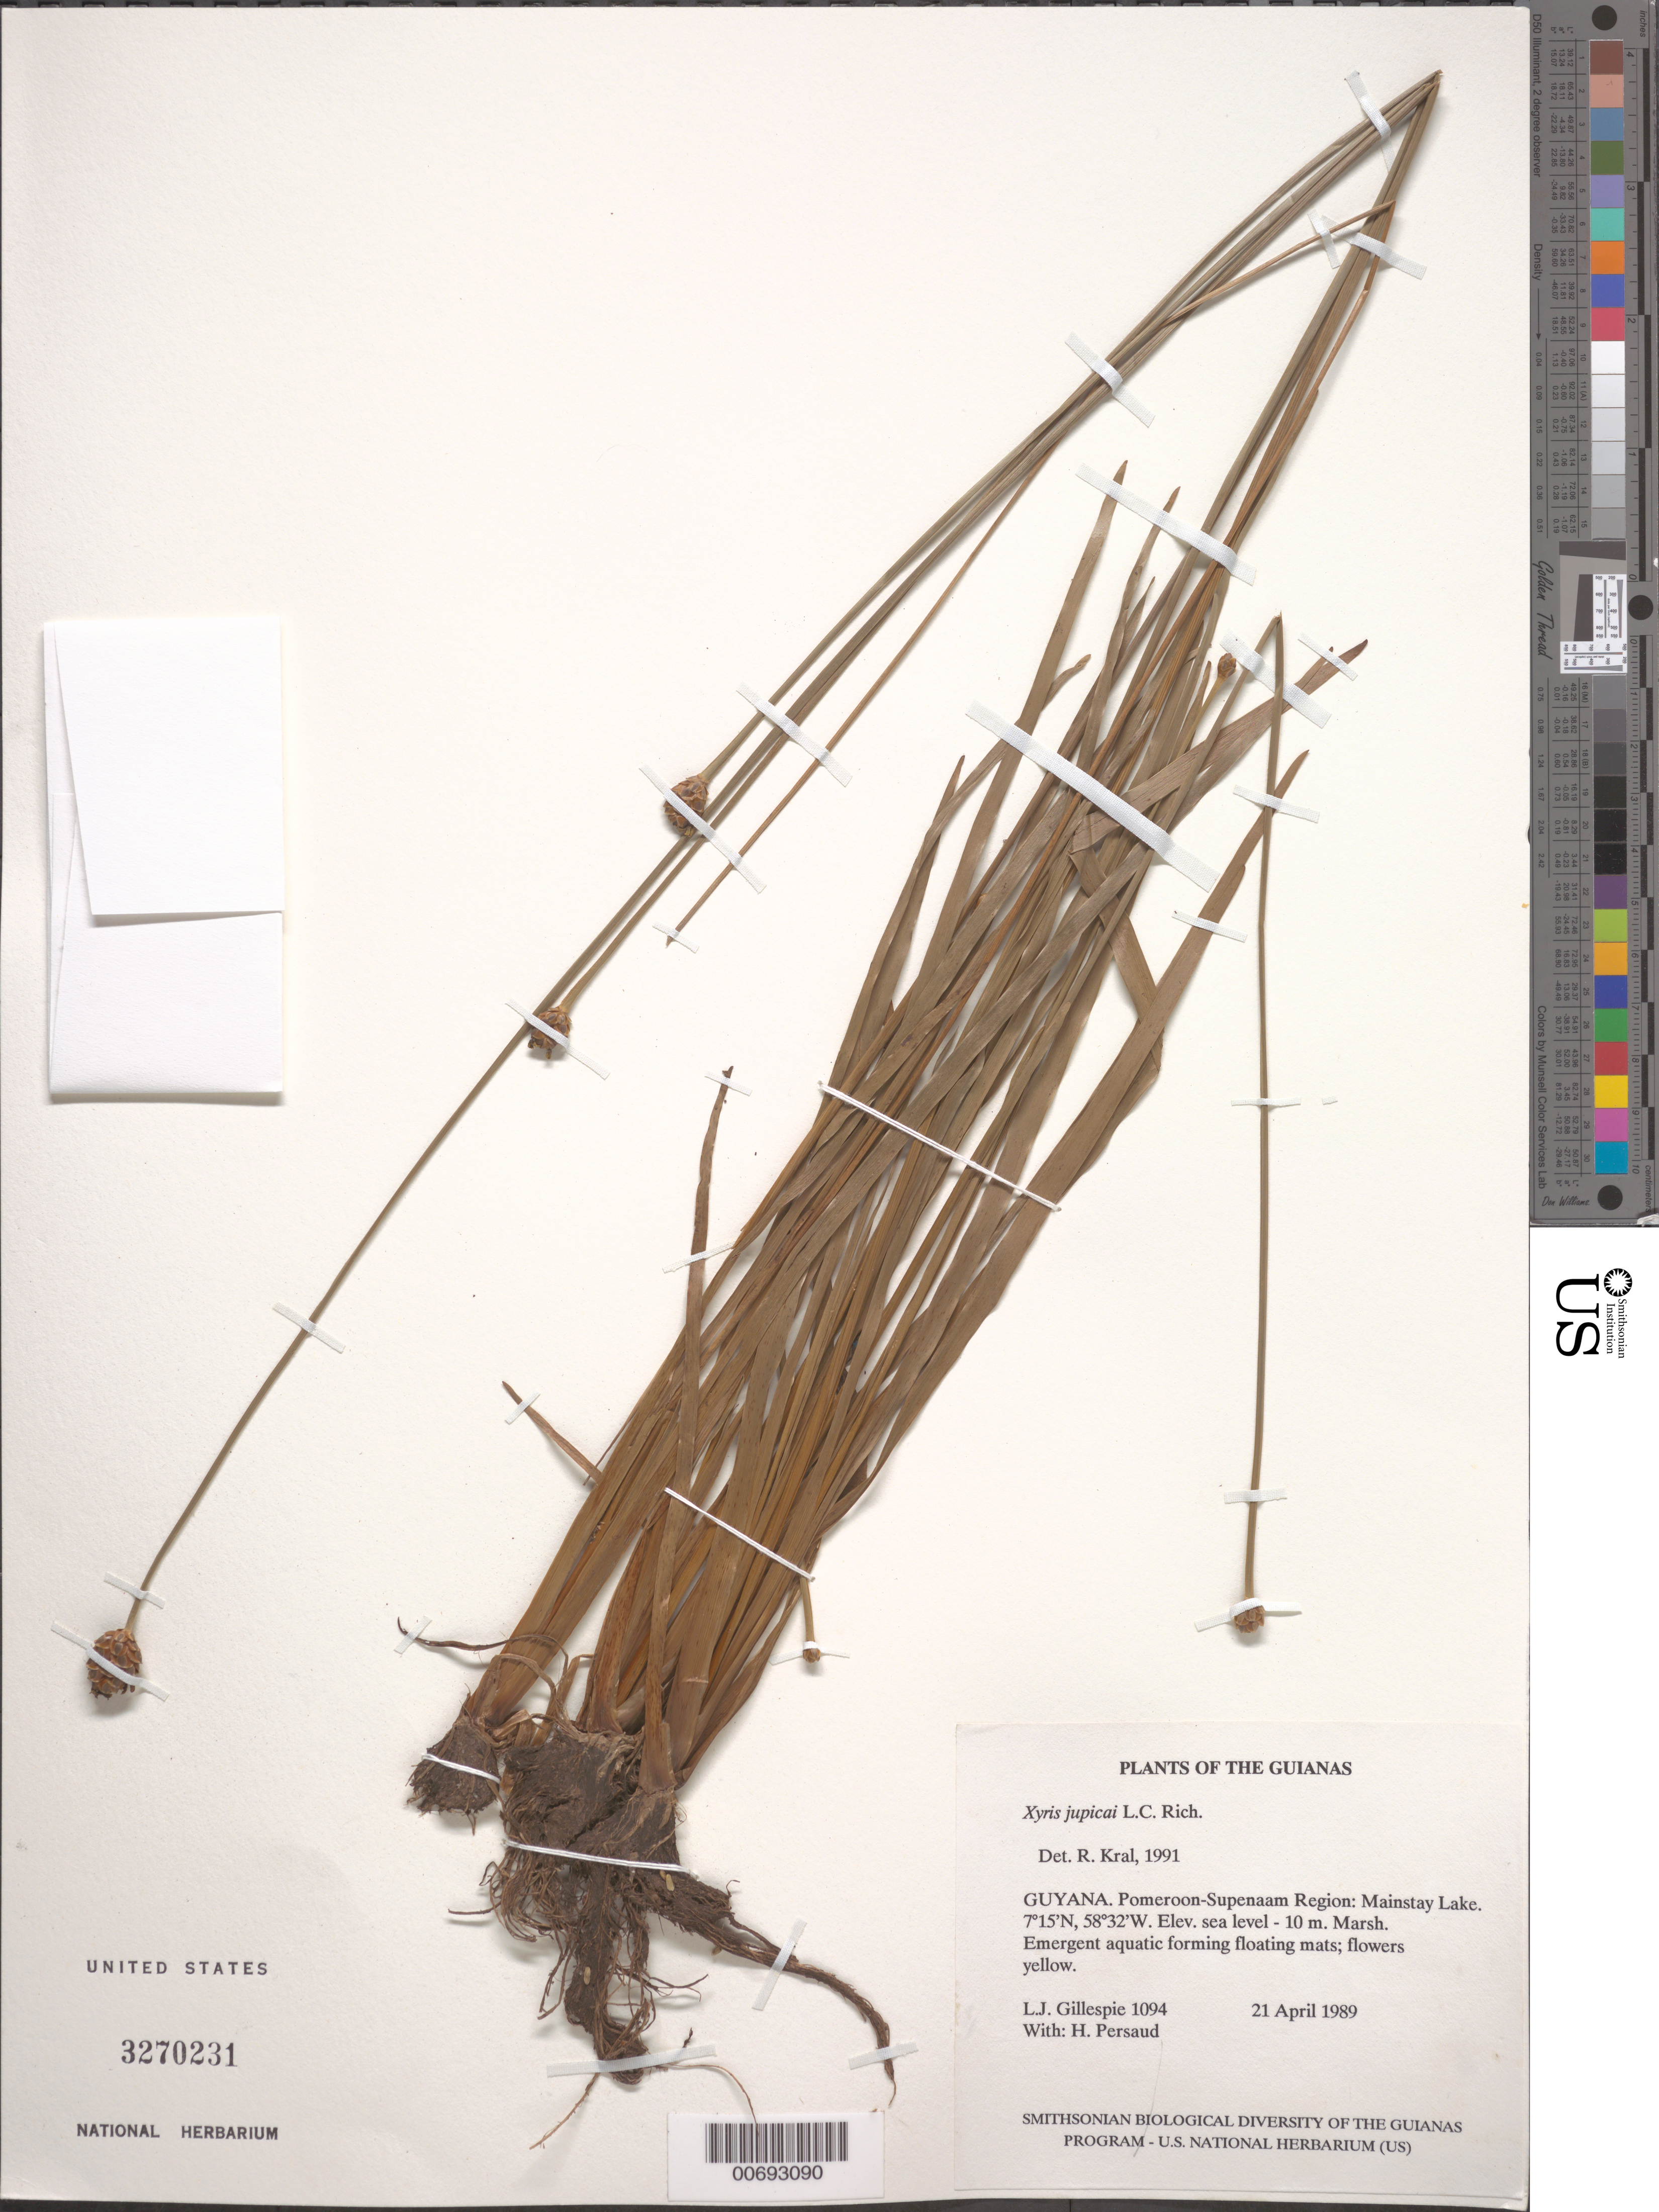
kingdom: Plantae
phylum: Tracheophyta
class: Liliopsida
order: Poales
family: Xyridaceae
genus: Xyris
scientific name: Xyris jupicai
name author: Rich.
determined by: Kral, Robert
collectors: L. J. Gillespie & H. Persaud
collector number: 1094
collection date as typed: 21 April 1989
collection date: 1989-04-21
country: Guyana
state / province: Pomeroon-Supenaam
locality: Mainstay Lake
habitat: Marsh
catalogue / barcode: US 3270231